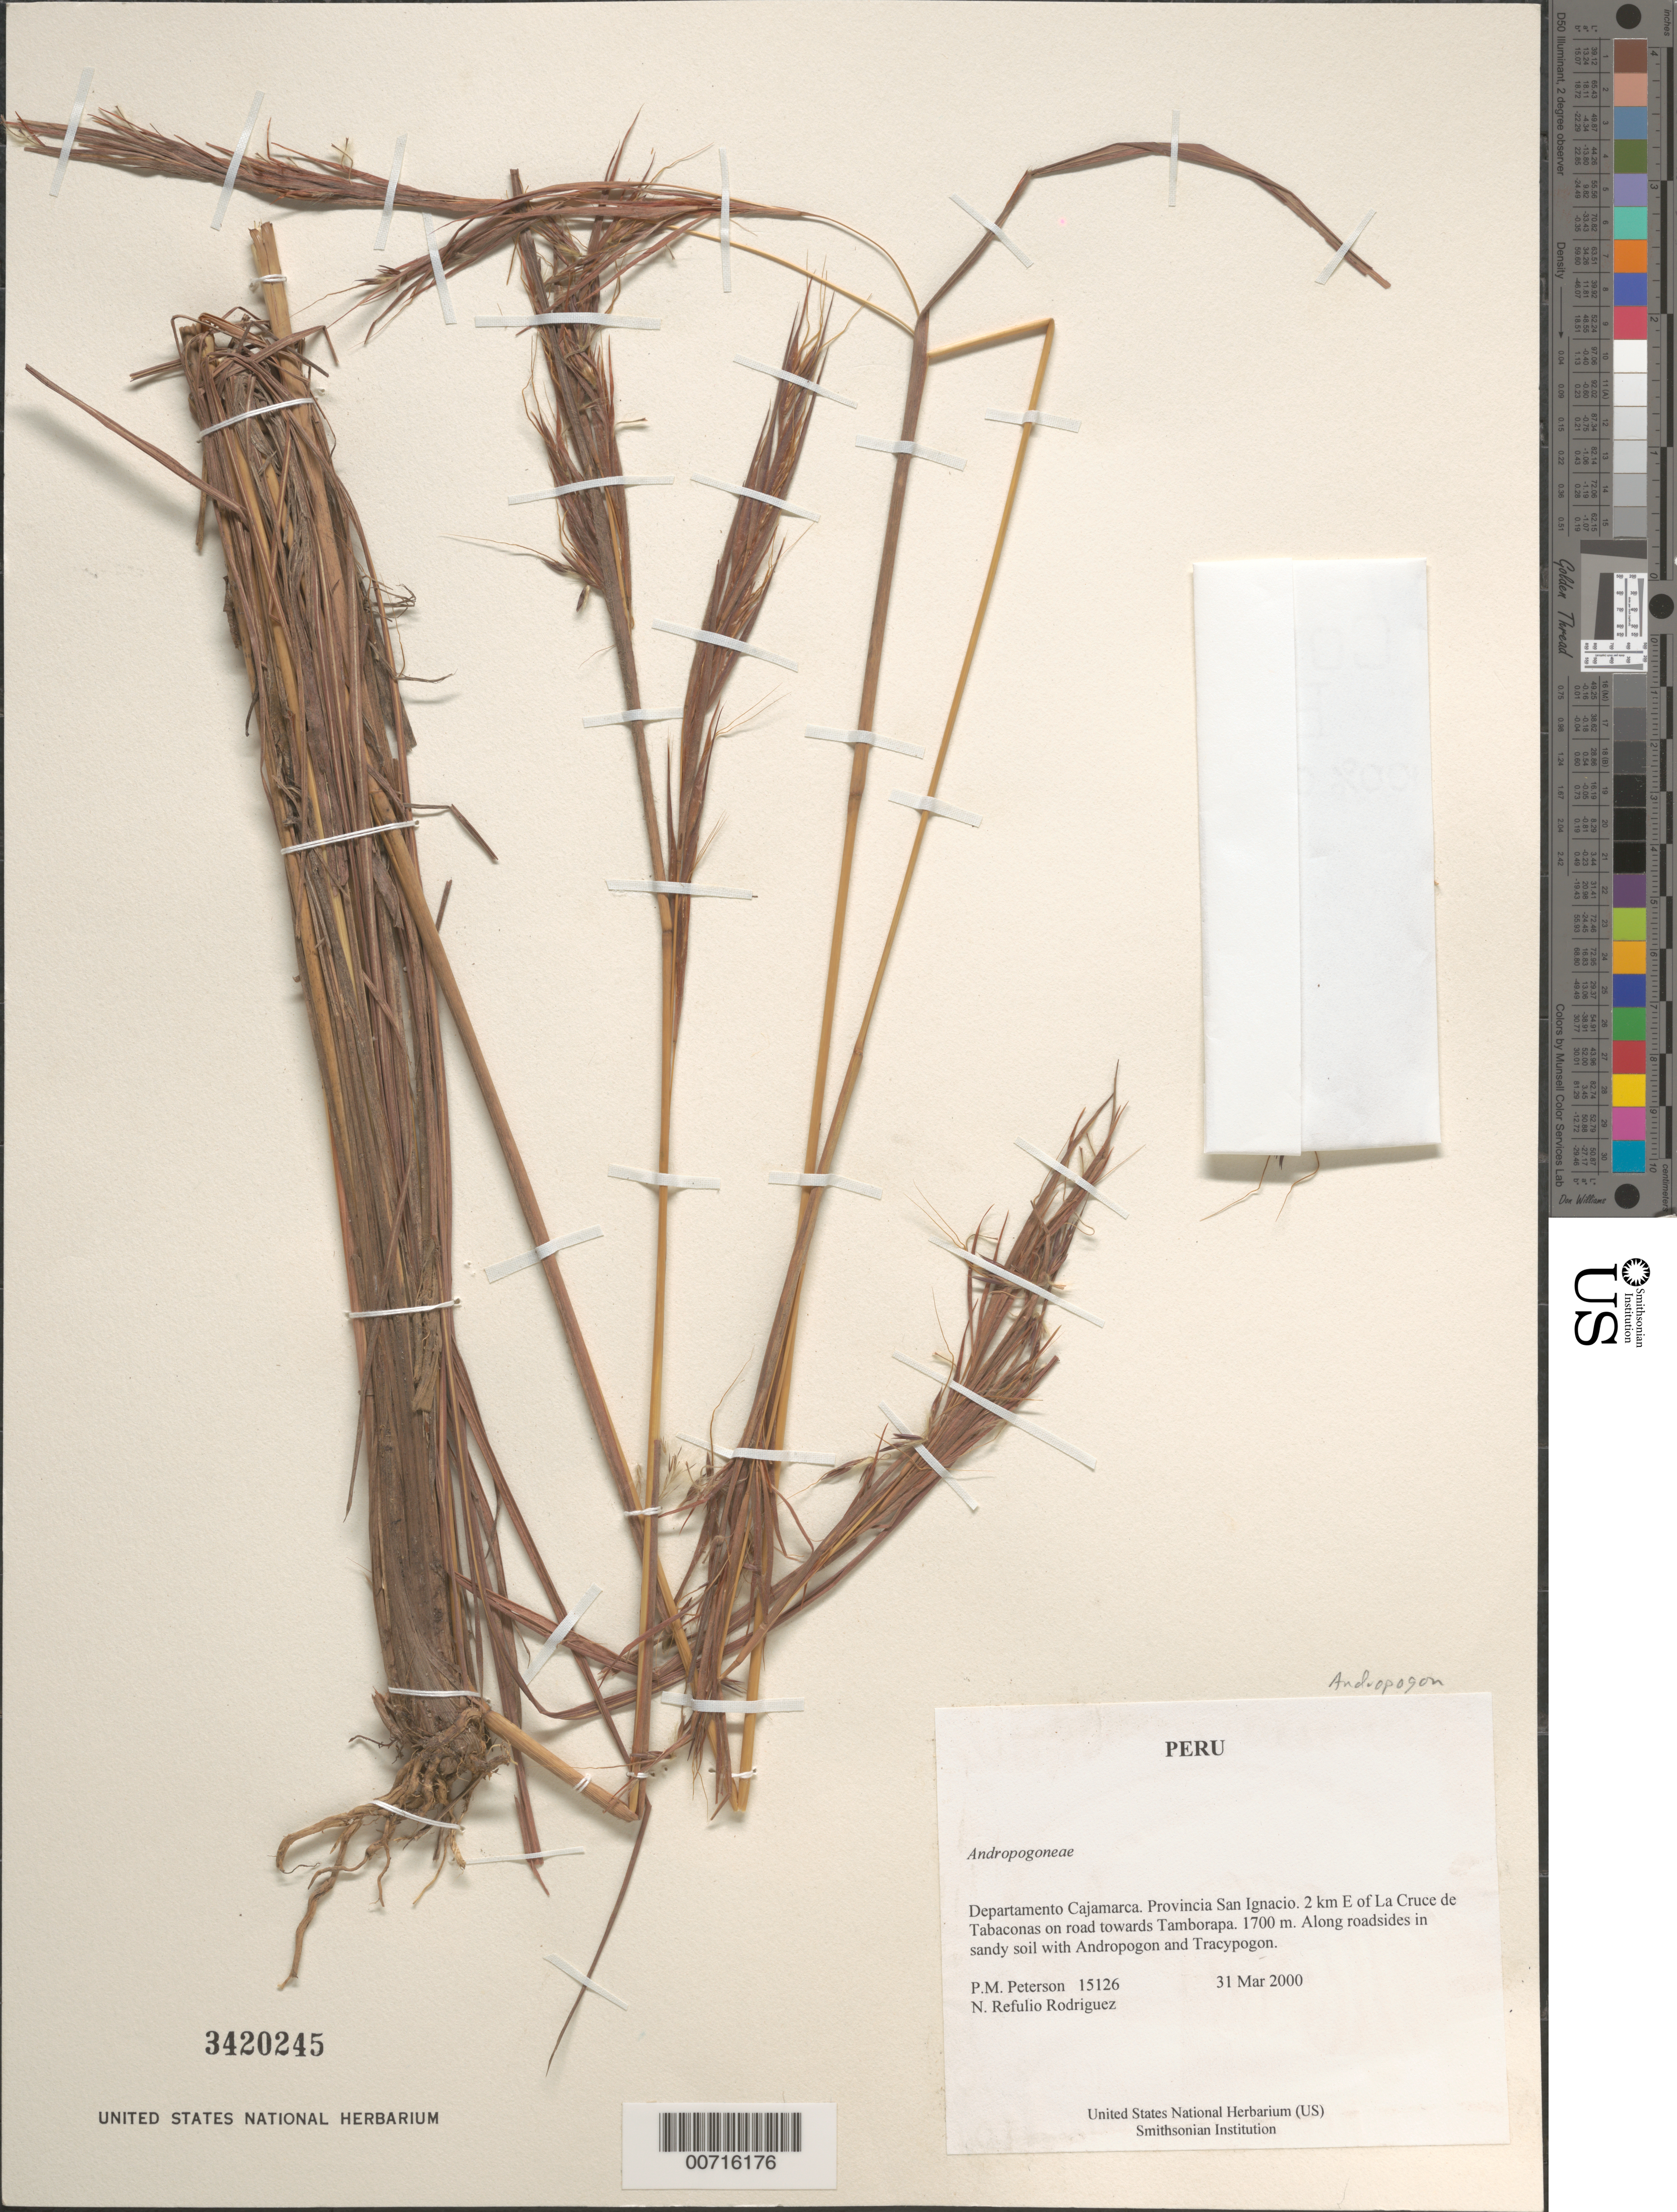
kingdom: Plantae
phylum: Tracheophyta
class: Liliopsida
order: Poales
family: Poaceae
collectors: P. M. Peterson & N. Refulio-Rodríguez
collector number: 15126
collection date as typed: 31 Mar 2000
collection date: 2000-03-31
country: Peru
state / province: Cajamarca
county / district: San Ignacio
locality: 2 km E of La Cruce de Tabaconas on road towards Tamborapa.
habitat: Along roadsides in sandy soil with Andropogon and Tracypogon.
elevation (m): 1700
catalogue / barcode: US 3420245